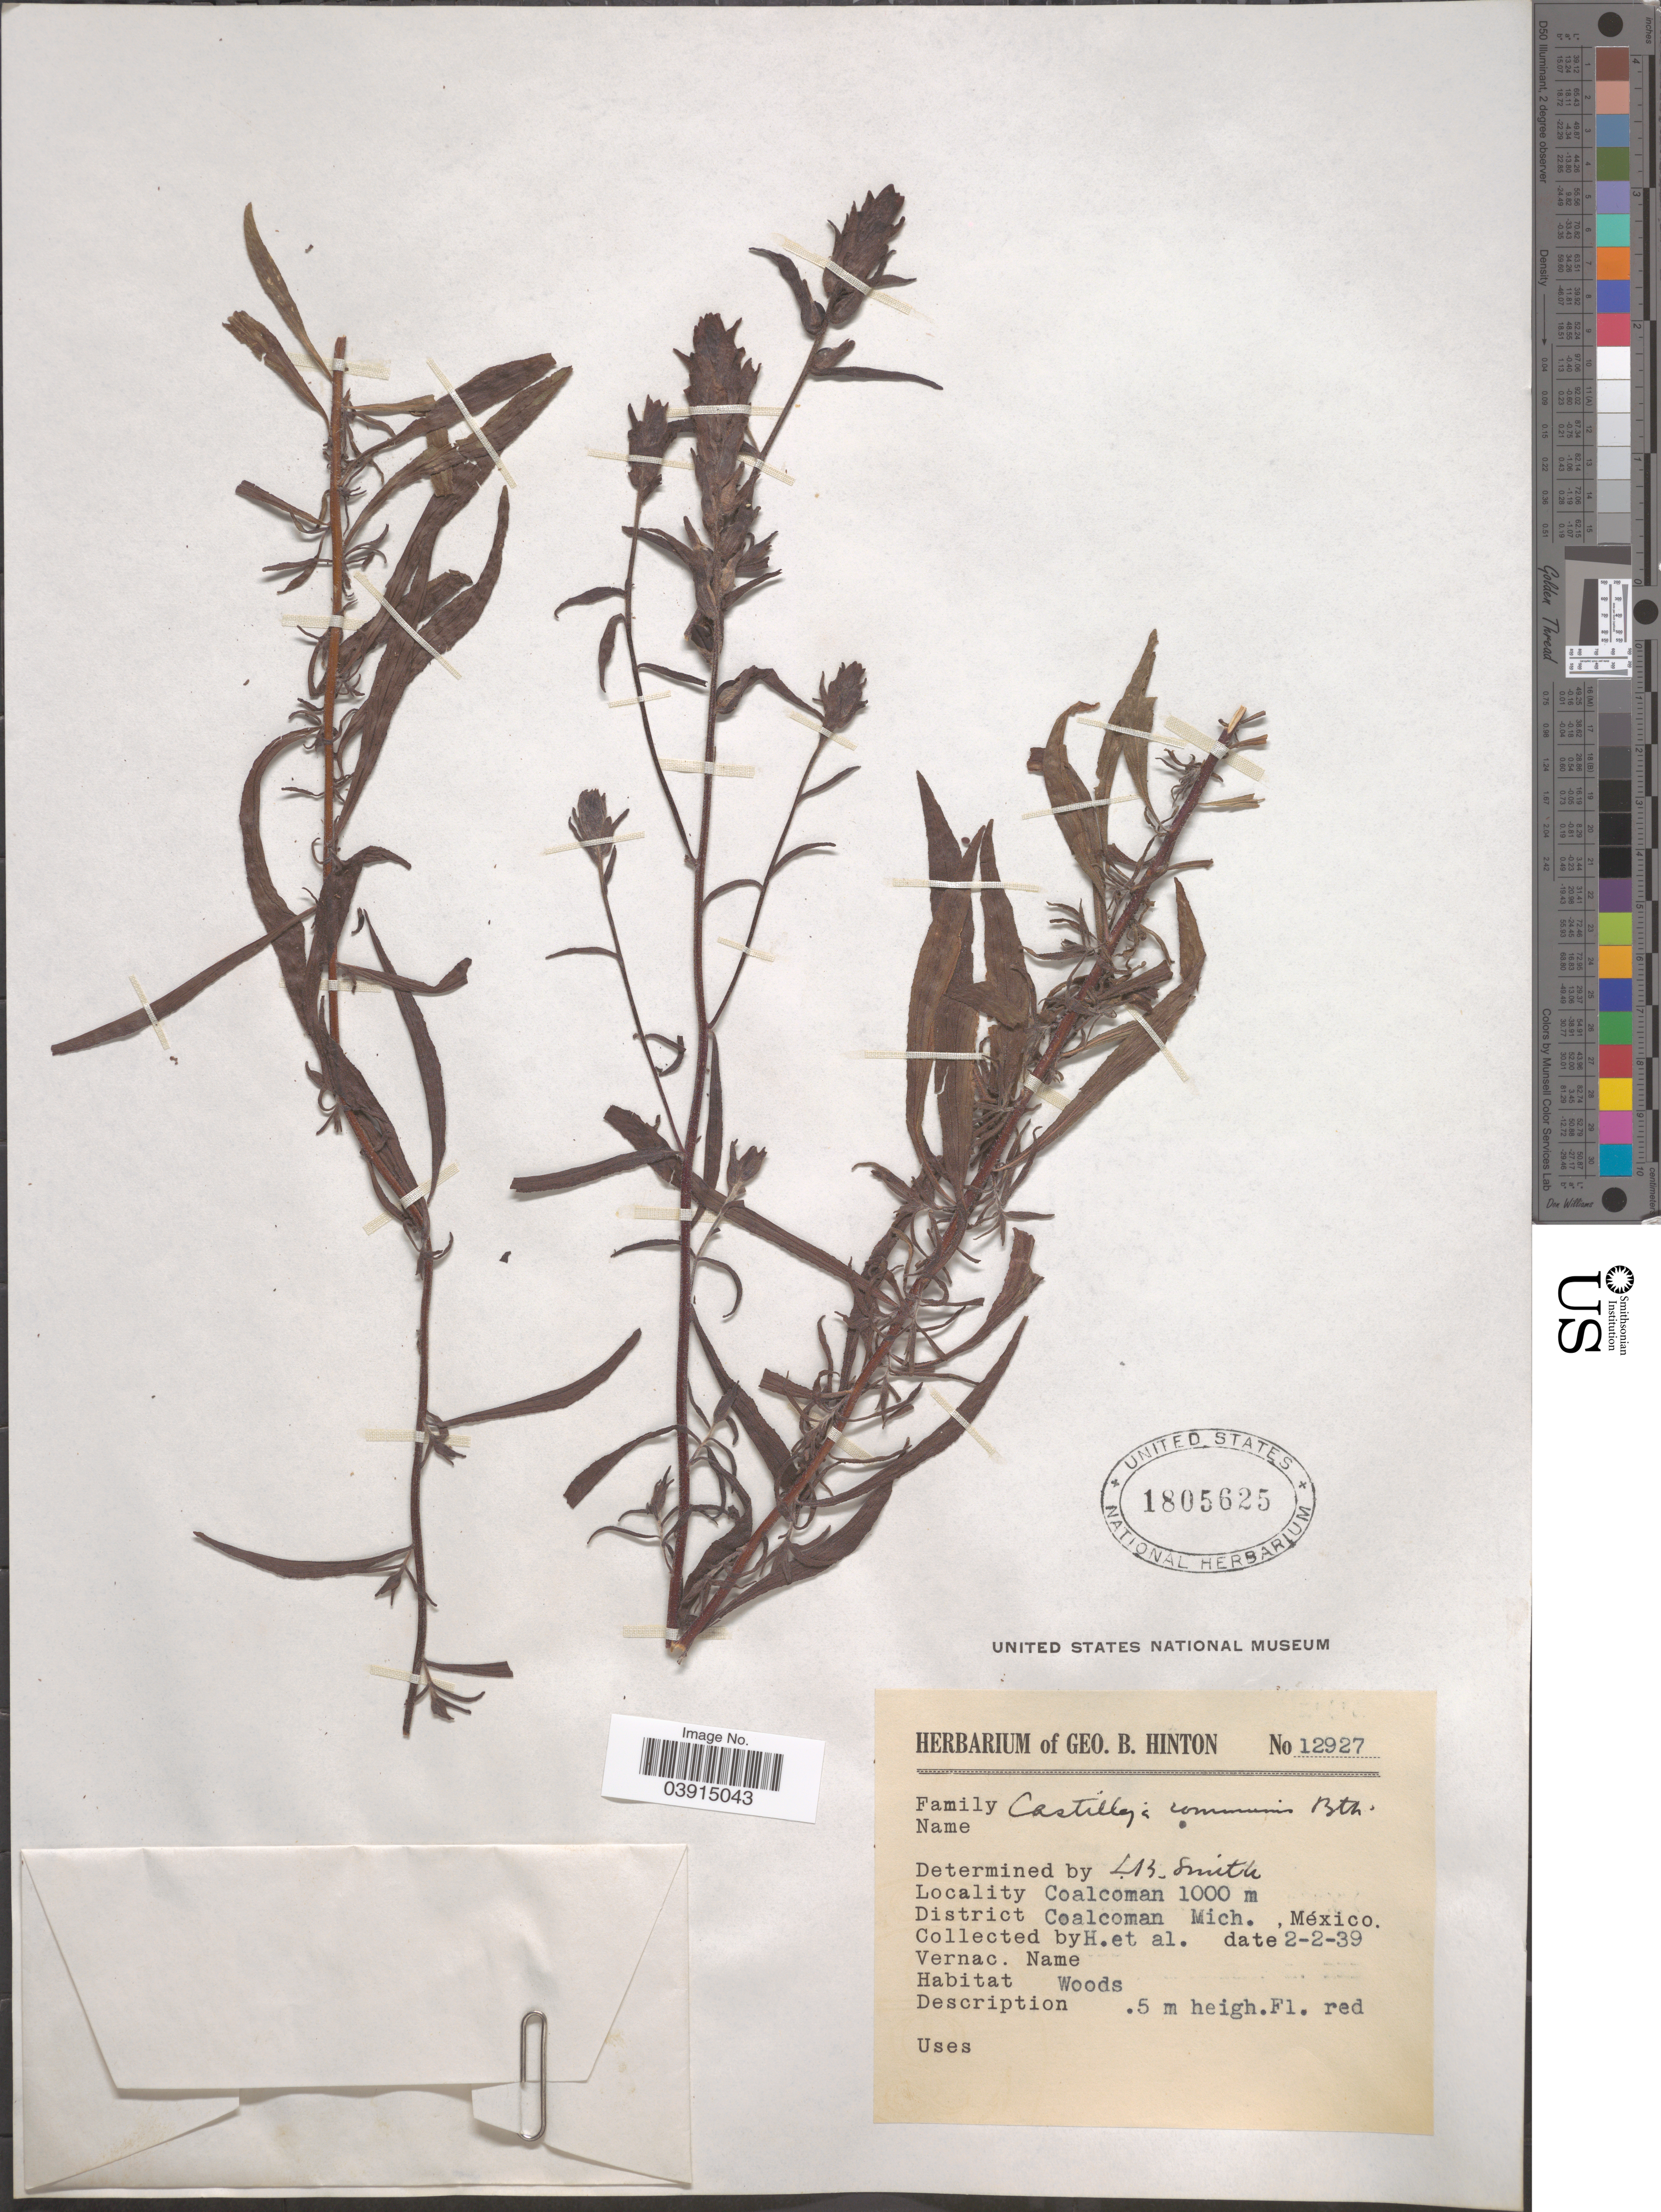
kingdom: Plantae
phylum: Tracheophyta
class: Magnoliopsida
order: Lamiales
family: Orobanchaceae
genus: Castilleja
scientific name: Castilleja arvensis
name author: Schltdl. & Cham.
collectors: G. B. Hinton & et al.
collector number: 12927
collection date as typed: Transcribed d/m/y: 2/2/39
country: Mexico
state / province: Michoacán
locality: Coalcoman. District Coalcoman.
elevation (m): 1000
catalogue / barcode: US 1805625